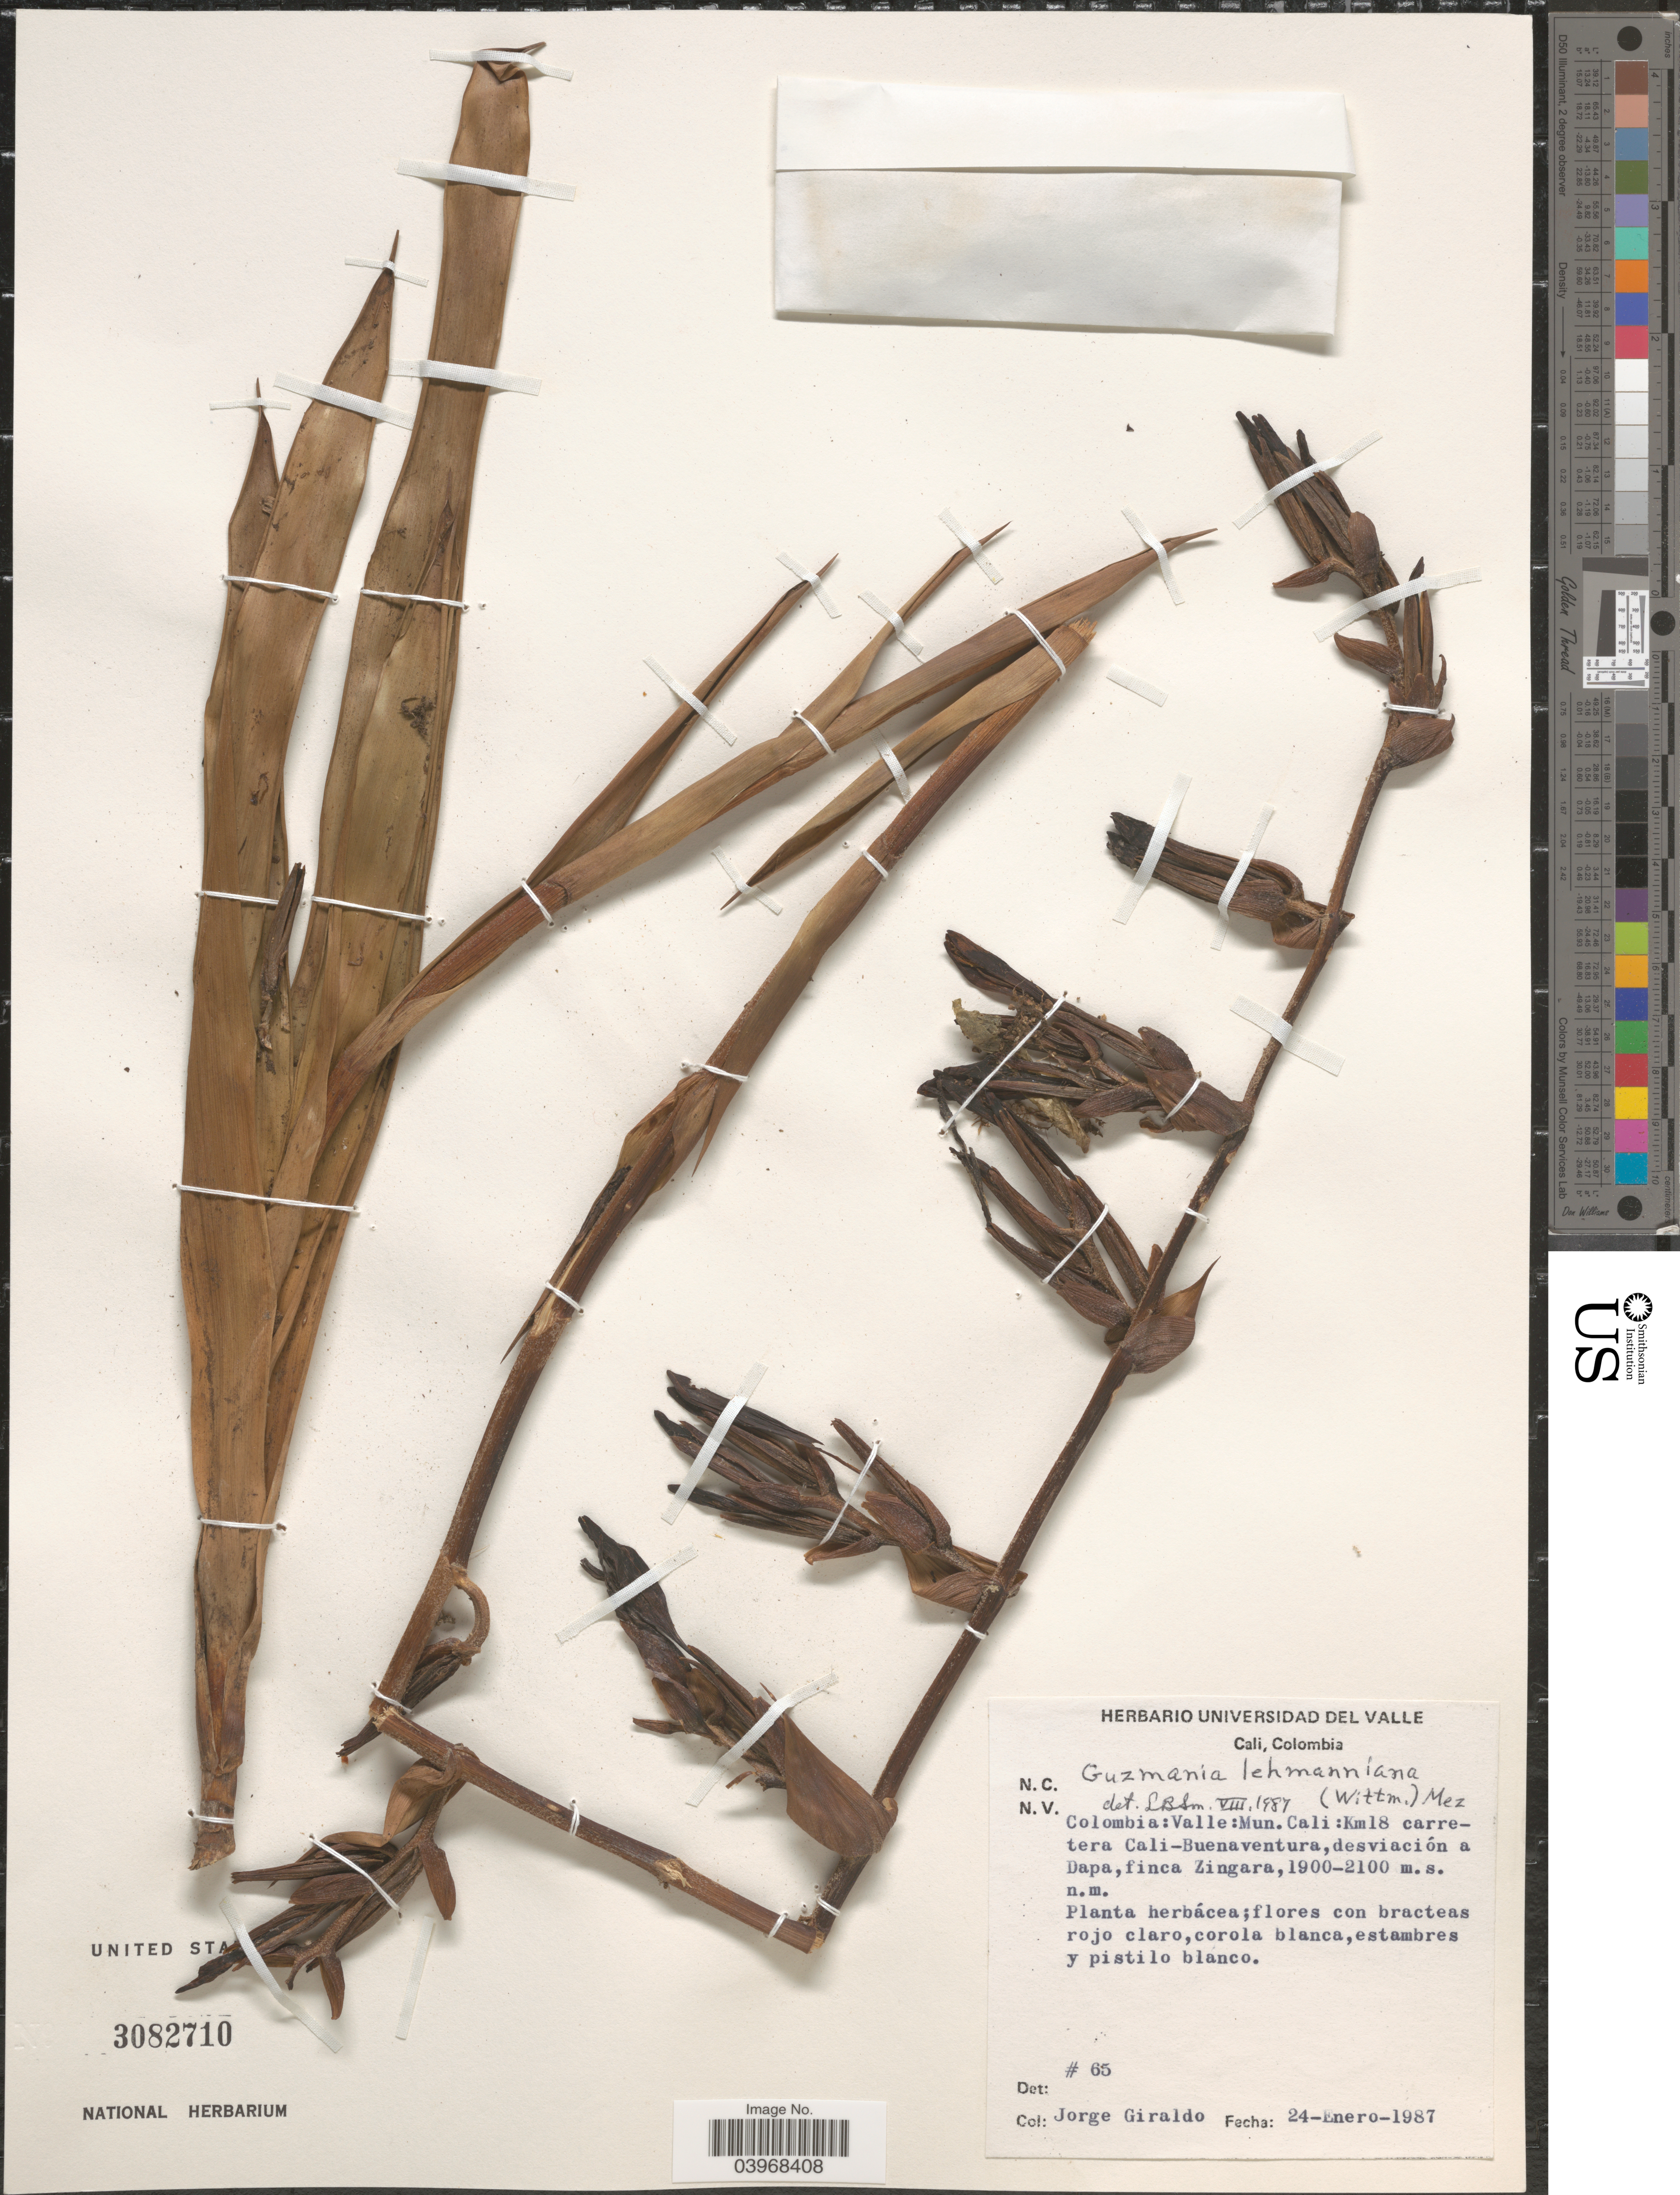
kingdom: Plantae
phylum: Tracheophyta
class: Liliopsida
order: Poales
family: Bromeliaceae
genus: Guzmania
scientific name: Guzmania lehmanniana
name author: (Wittm.) Mez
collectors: J. Giraldo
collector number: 65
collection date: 1987-01-24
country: Colombia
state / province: Valle del Cauca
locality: Valle: Mun. Cali: Km18 carretera Cali-Buenaventura, desviación a Dapa, finca Zingara.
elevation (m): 1900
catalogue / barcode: US 3082710